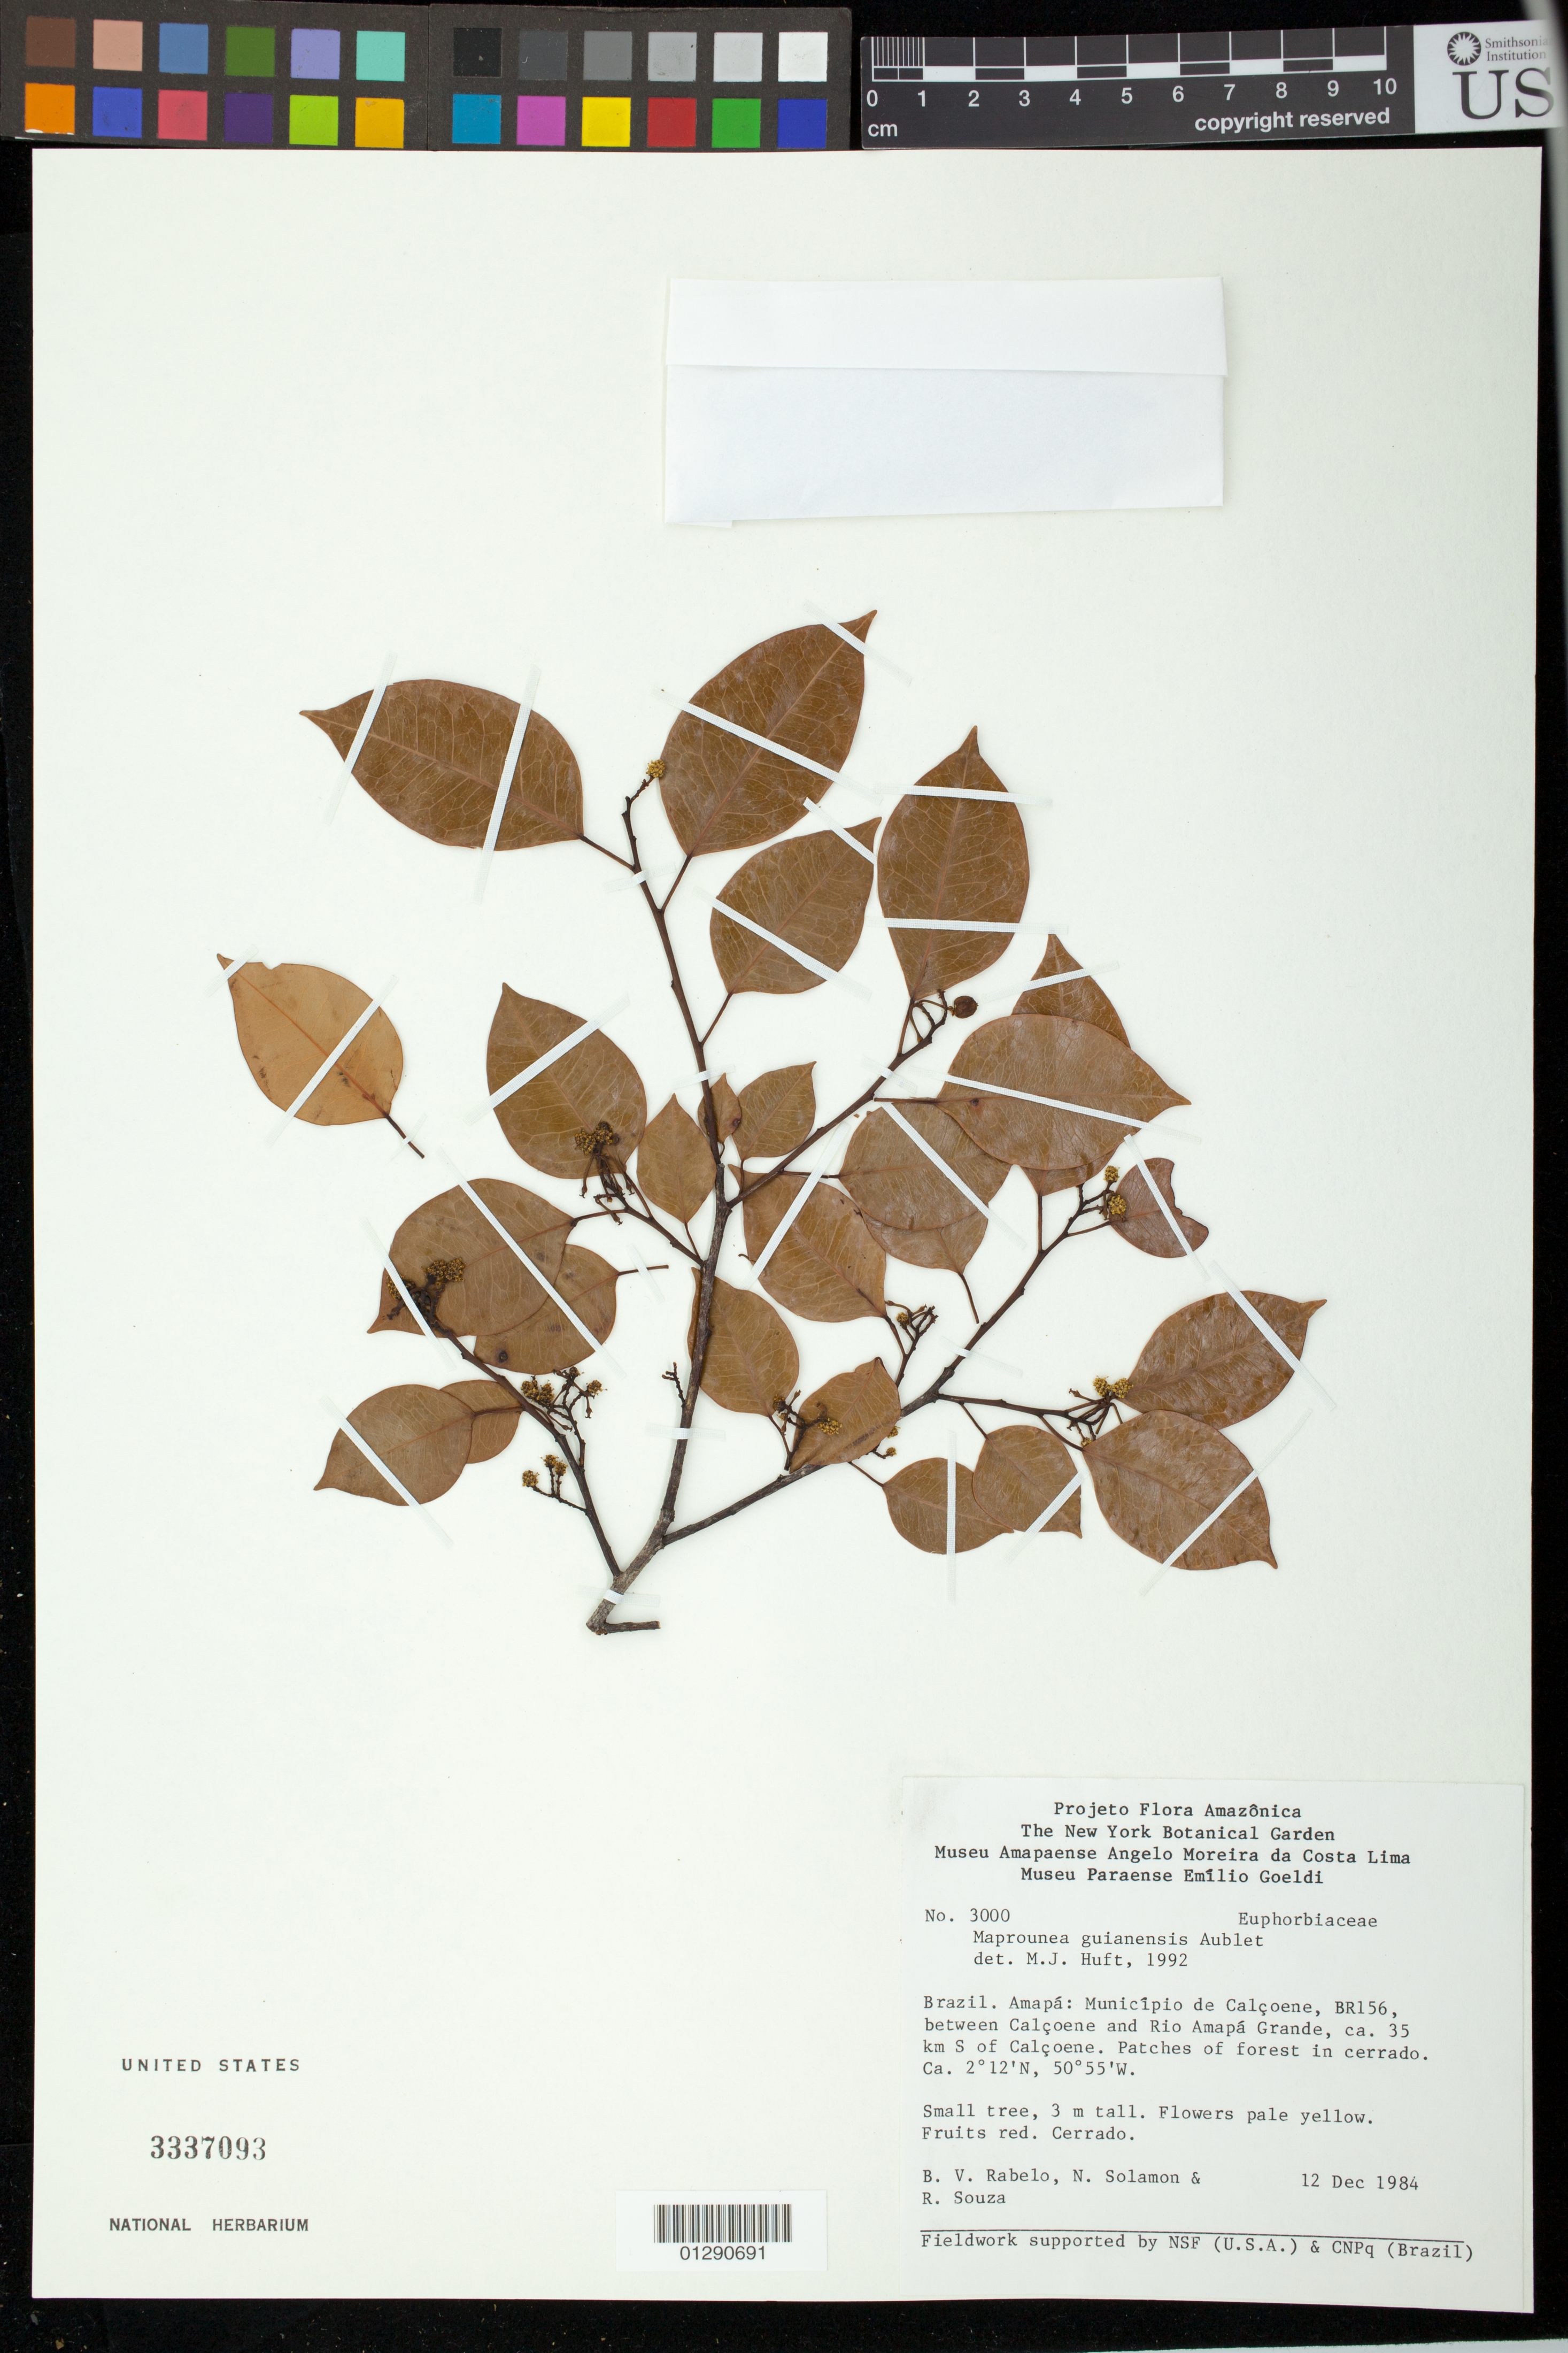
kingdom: Plantae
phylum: Tracheophyta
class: Magnoliopsida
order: Malpighiales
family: Euphorbiaceae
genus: Maprounea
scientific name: Maprounea guianensis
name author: Aubl.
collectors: B. Rabelo, N. Solamon & R. Souza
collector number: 3000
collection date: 1984-12-12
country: Brazil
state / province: Amapa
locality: Municipio de Calcoene, BR156, between Calcoene and Rio Amapa Grande, ca. 35 km S of Calcoene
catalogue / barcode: US 3337093